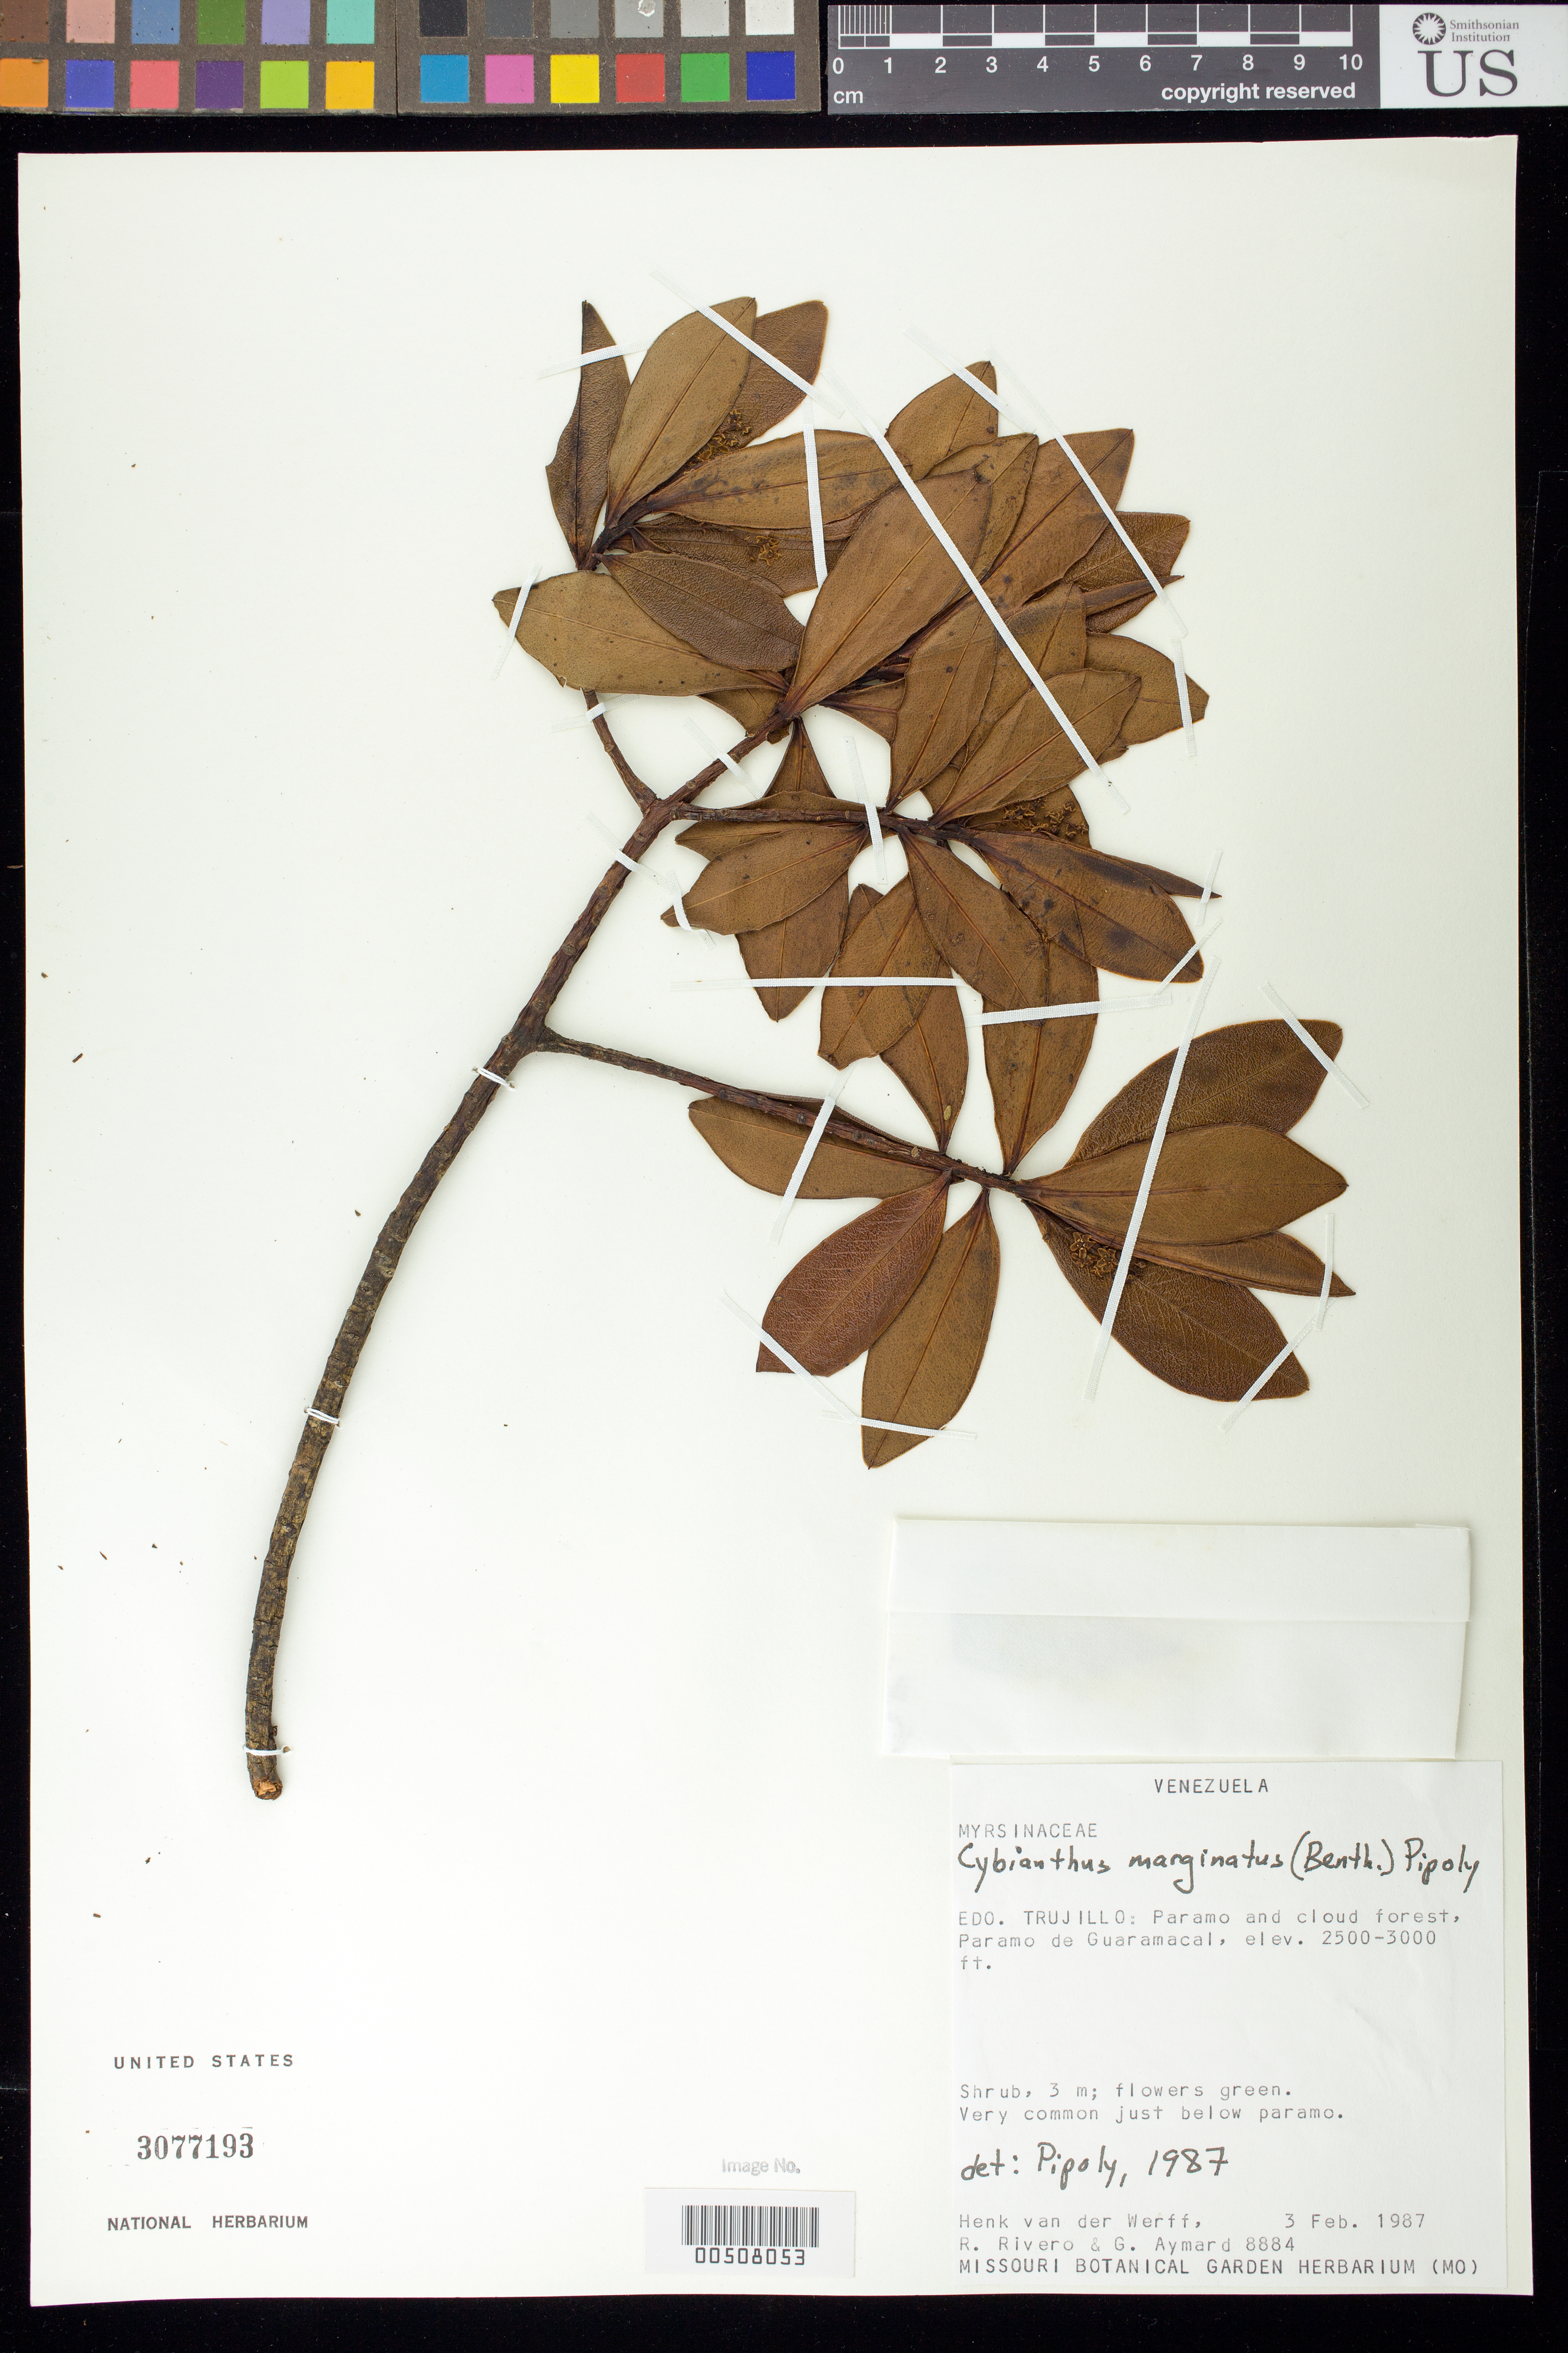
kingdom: Plantae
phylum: Tracheophyta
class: Magnoliopsida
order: Ericales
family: Primulaceae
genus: Cybianthus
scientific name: Cybianthus marginatus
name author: (Benth.) Pipoly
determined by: Pipoly, J. J., III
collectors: H. van der Werff, R. Rivero & G. A. Aymard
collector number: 8884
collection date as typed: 03 Feb 1987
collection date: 1987-02-03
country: Venezuela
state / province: Trujillo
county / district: Boconó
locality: Páramo de Guaramacal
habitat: Páramo and cloud forest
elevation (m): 2500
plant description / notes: MO, PORT, US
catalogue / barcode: US 3077193